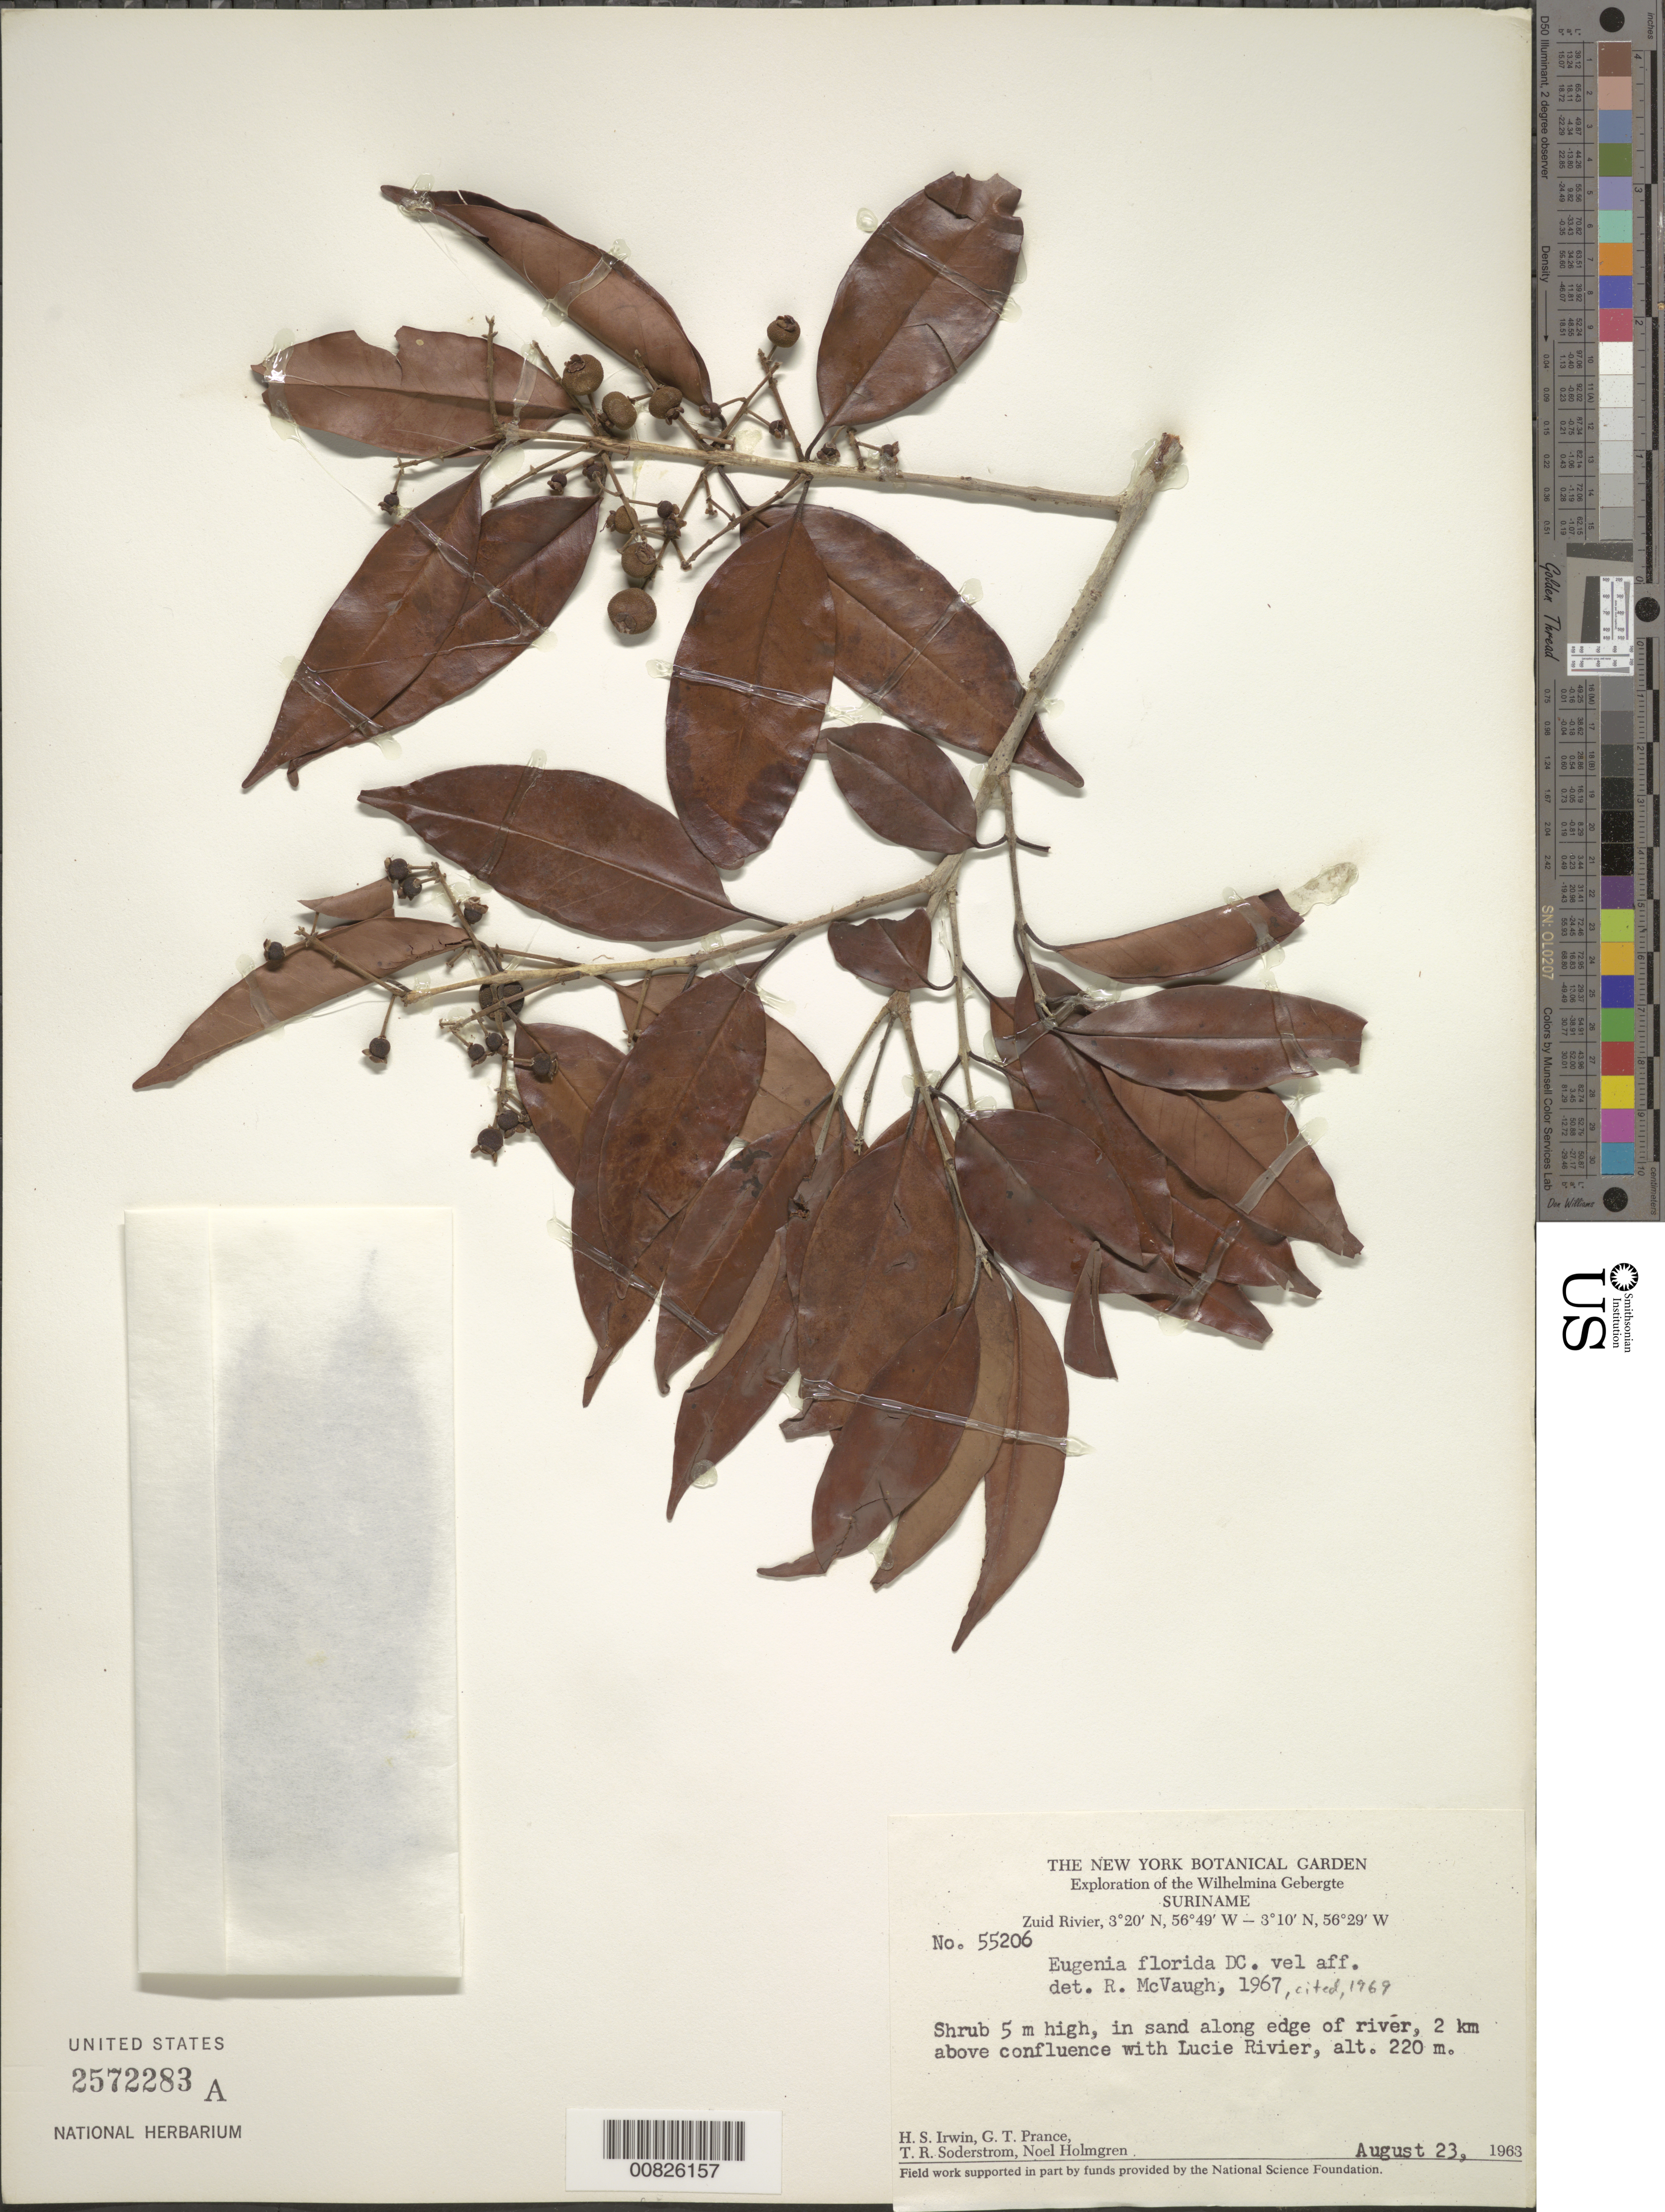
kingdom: Plantae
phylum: Tracheophyta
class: Magnoliopsida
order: Myrtales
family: Myrtaceae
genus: Eugenia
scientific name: Eugenia florida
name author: DC.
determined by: McVaugh, R.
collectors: H. Irwin, G. T. Prance, T. R. Soderstrom & N. H. Holmgren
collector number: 55206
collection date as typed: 23-Aug-63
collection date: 1963-08-23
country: Suriname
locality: Zuid River, 2 km above confluence with Lucie R., Wilhelmina Gebergte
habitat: Sand along edge of river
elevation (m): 220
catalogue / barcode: US 2572283A